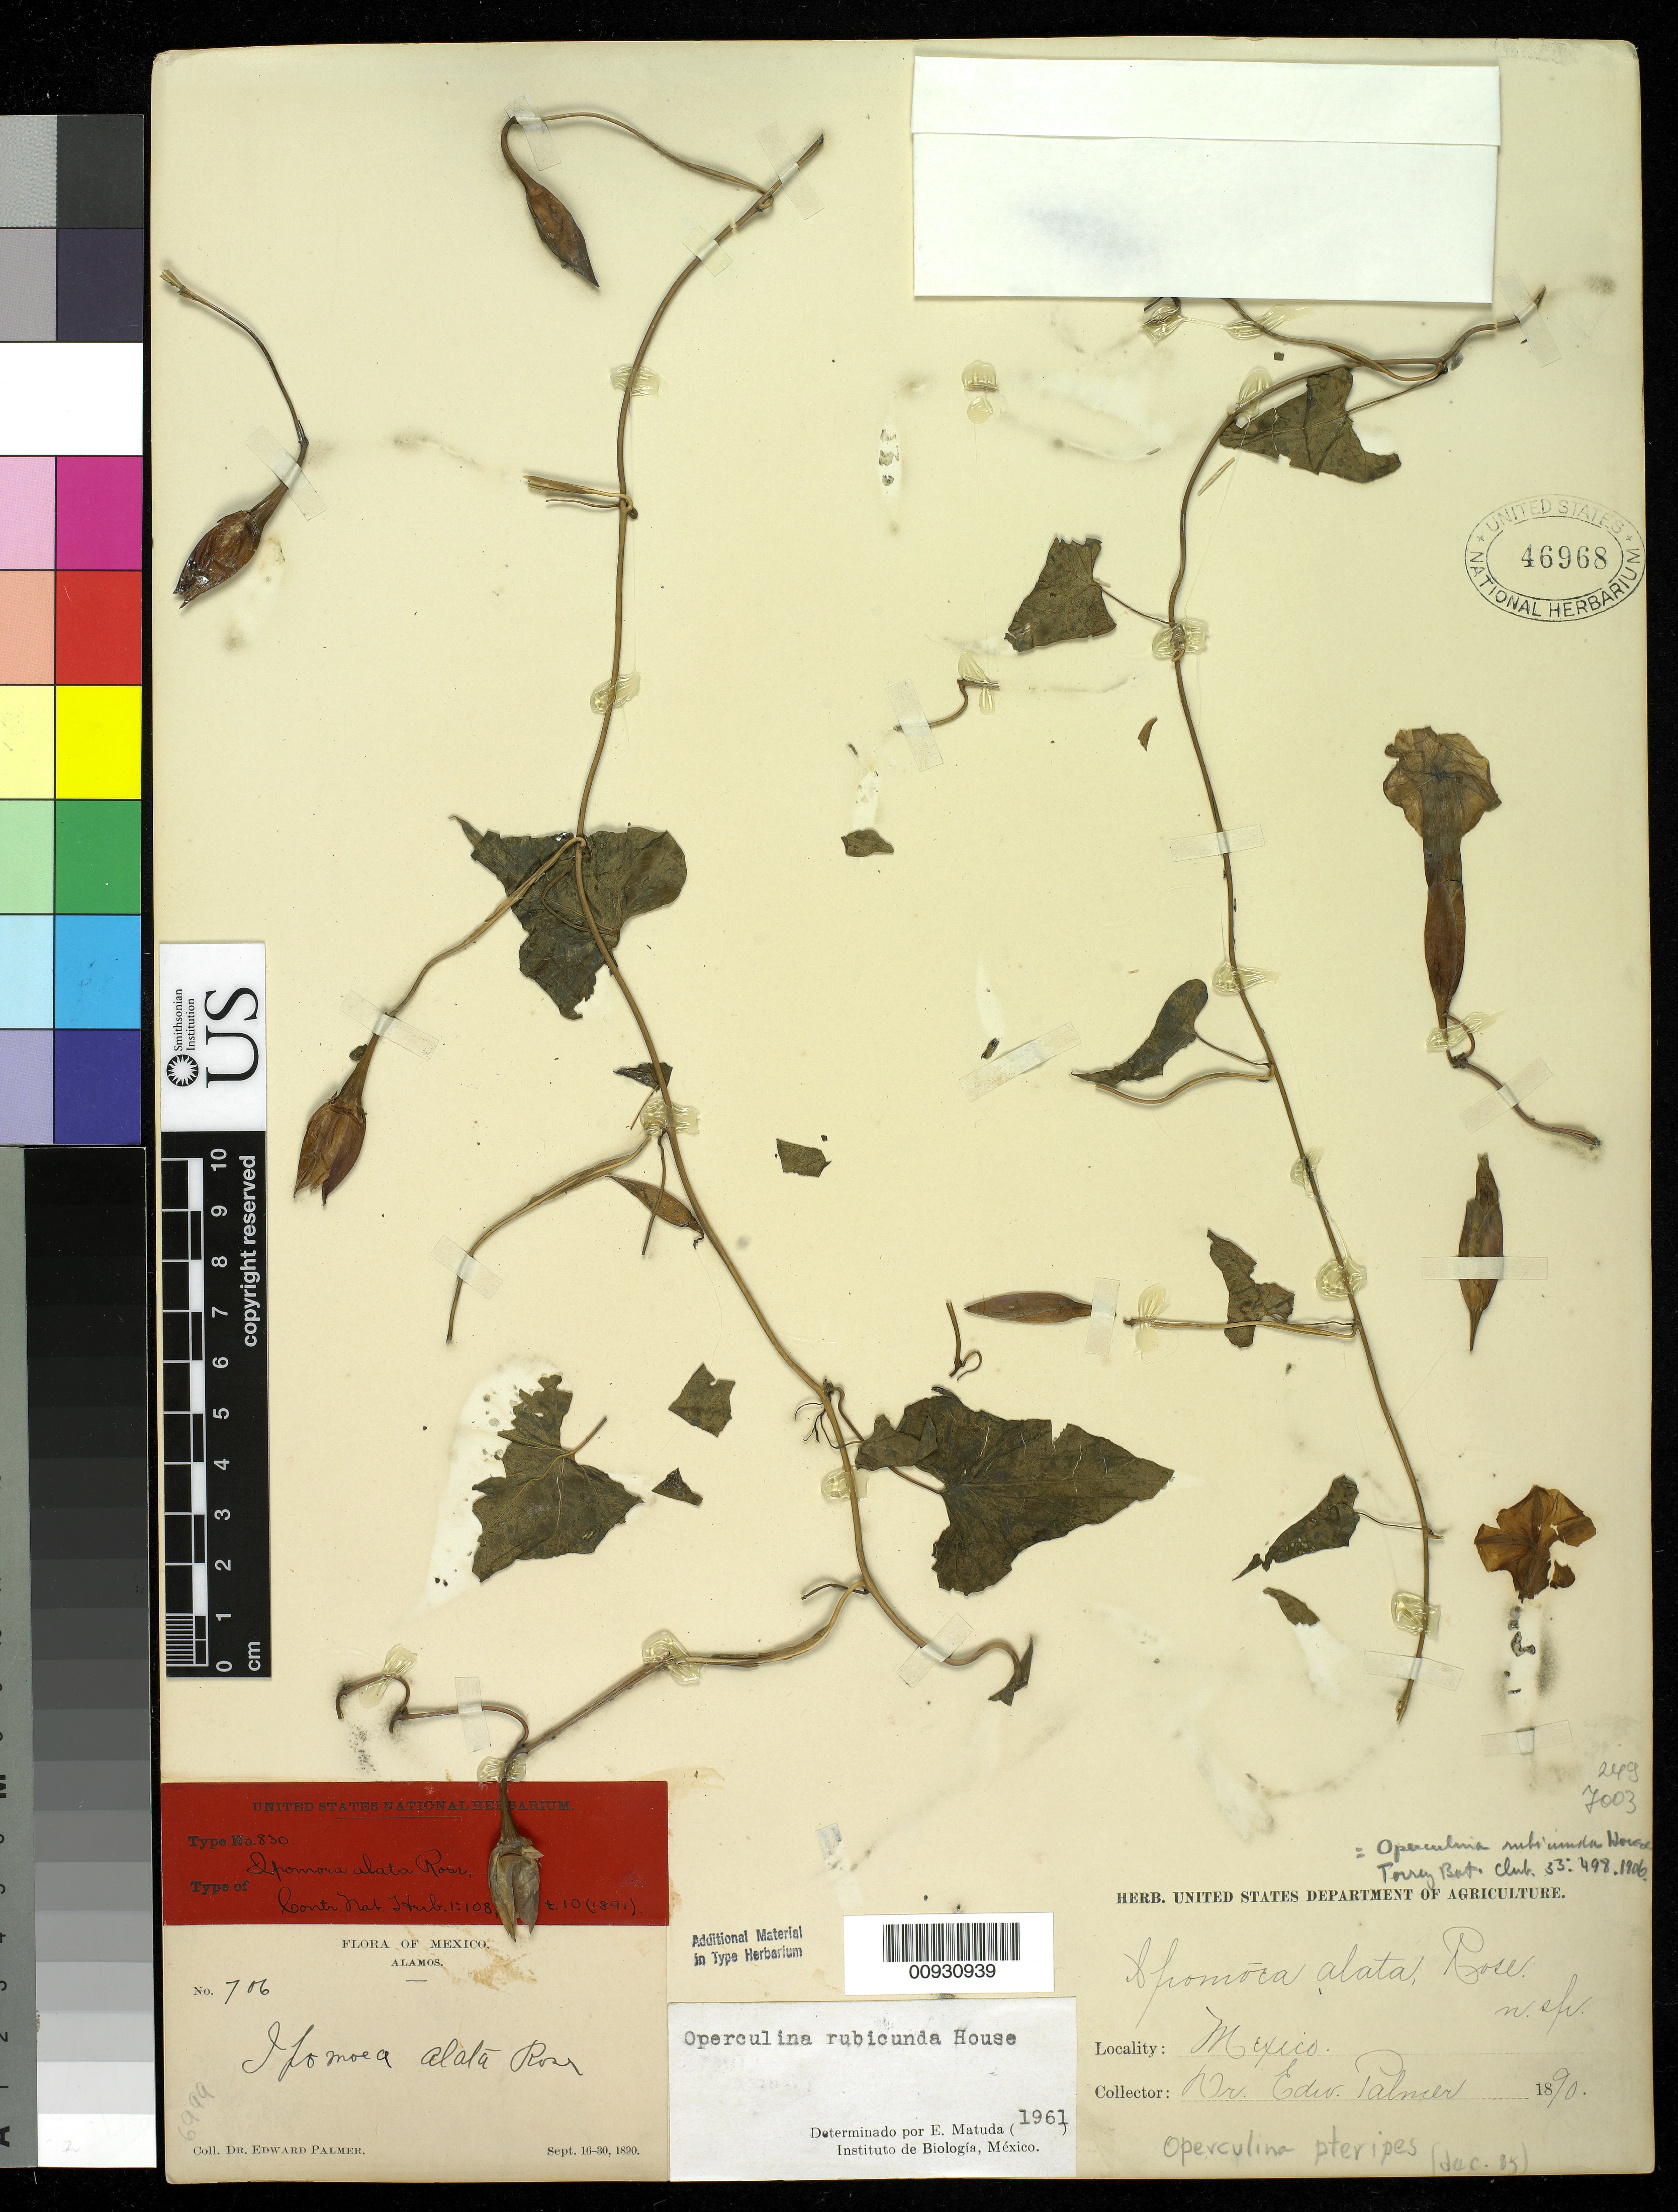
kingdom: Plantae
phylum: Tracheophyta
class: Magnoliopsida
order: Solanales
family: Convolvulaceae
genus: Ipomoea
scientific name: Ipomoea alata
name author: Rose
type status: Type Collection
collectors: E. Palmer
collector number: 706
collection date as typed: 16 Sep 1890 to 30 Sep 1890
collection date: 1890-09-16/1890-09-30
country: Mexico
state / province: Sonora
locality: Alamos.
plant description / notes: Later homonym of Ipomoea alata R. Br. (1810).; Also a type of Operculina rubicunda House, nom. nov.; One of two sheets (USNA 46968, 46969) from original USDA herbarium. 46969 annotated by Staples as holotype.; Replacement name for Ipomoea alata Rose (1891), non I. alata R. Br. (1810).; Also a type of Ipomoea alata Rose, nom. illeg.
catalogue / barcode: US 46968